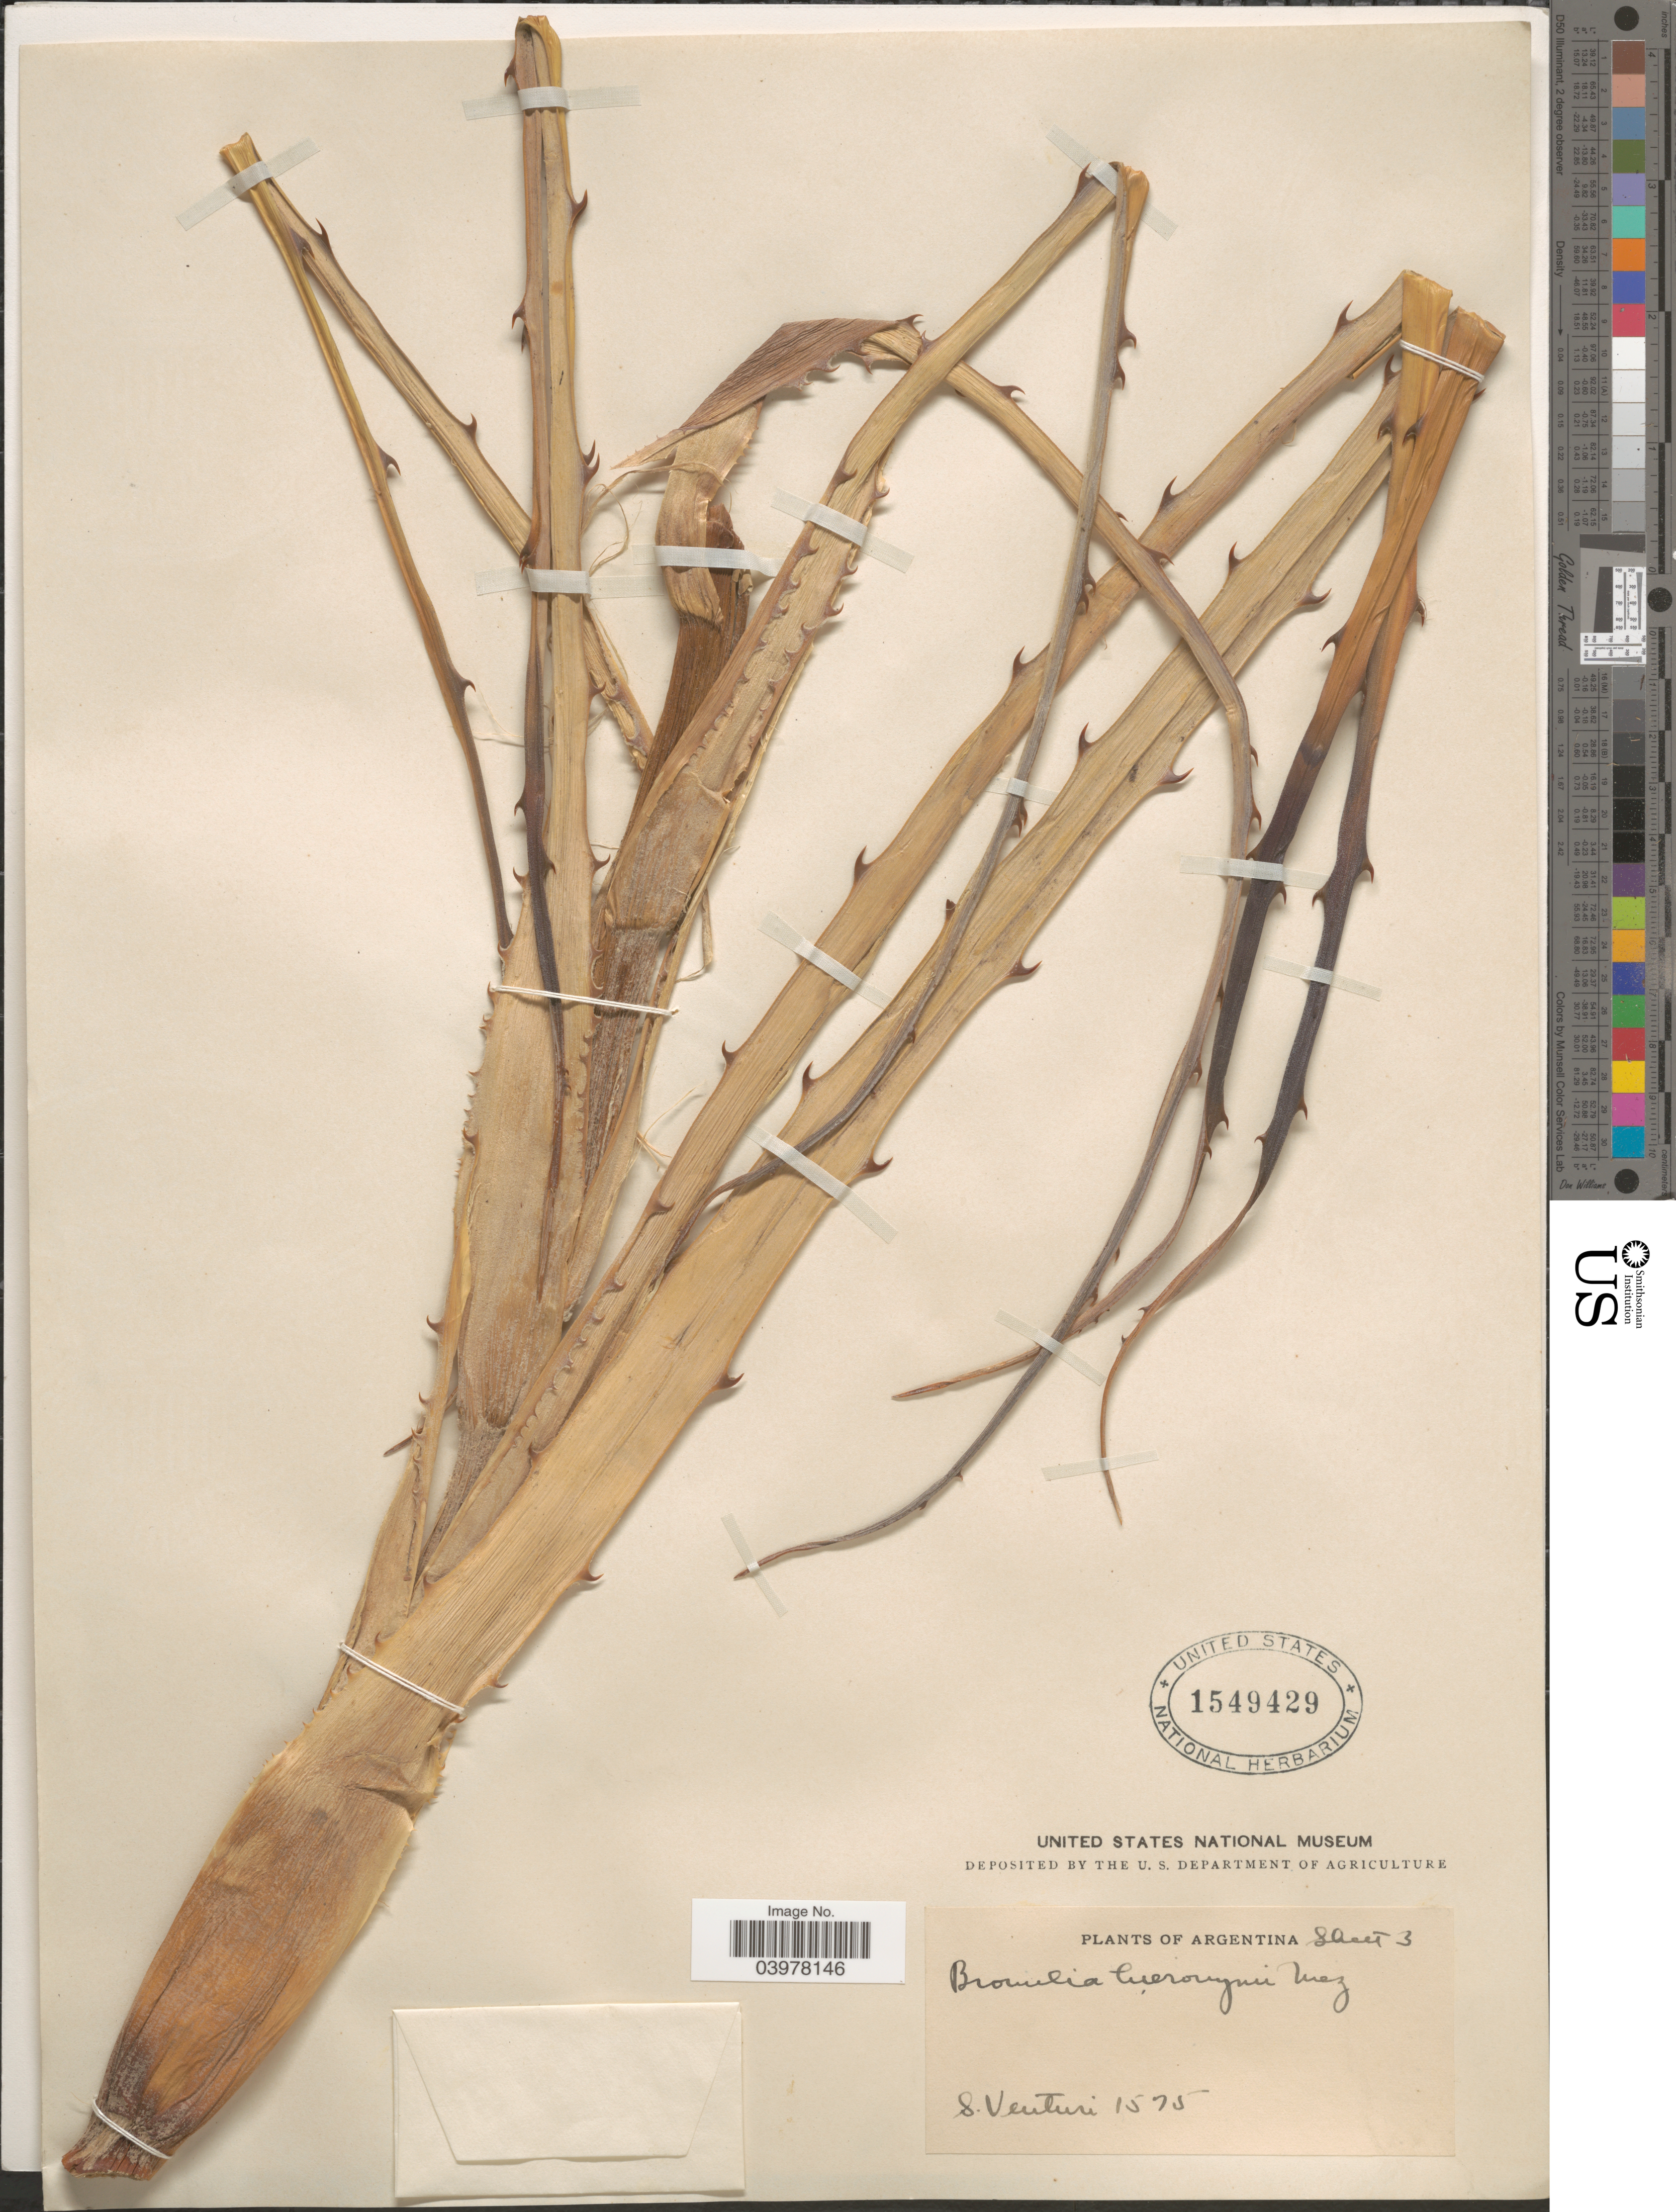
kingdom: Plantae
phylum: Tracheophyta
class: Liliopsida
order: Poales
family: Bromeliaceae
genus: Bromelia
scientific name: Bromelia hieronymi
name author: Mez in Mart.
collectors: S. Venturi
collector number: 1575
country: Argentina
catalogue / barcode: US 1549429